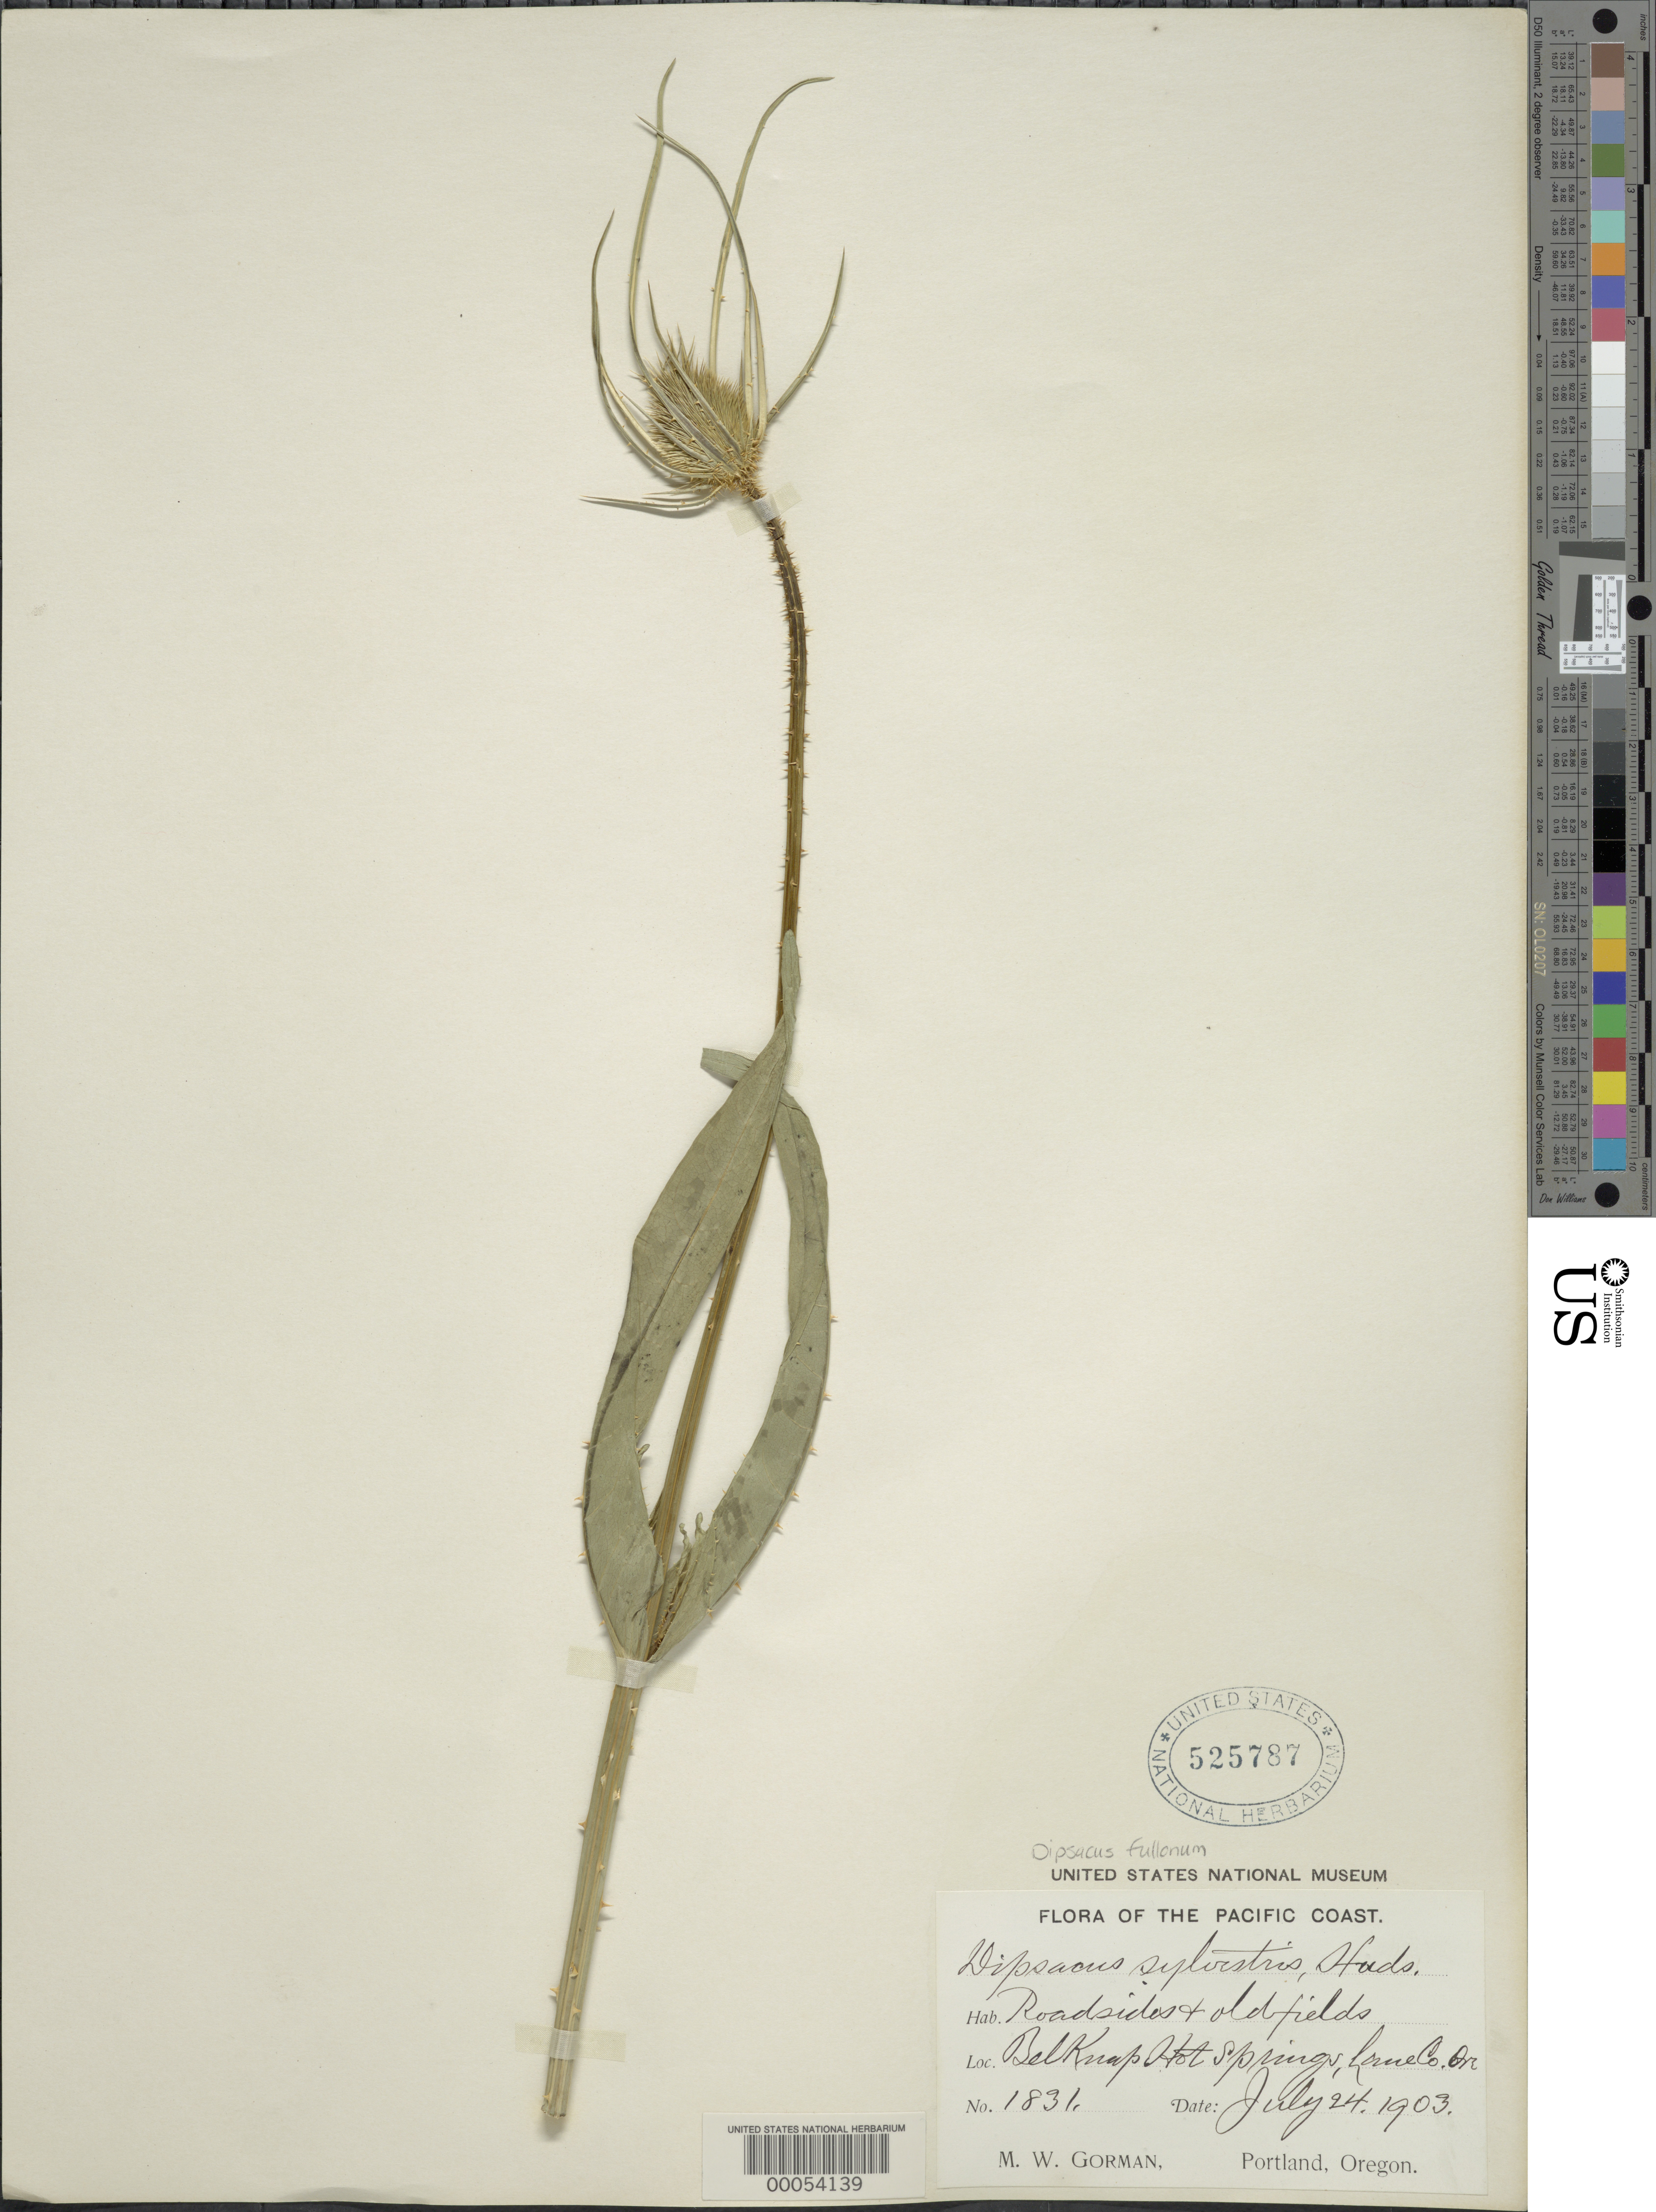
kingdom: Plantae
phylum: Tracheophyta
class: Magnoliopsida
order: Dipsacales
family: Caprifoliaceae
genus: Dipsacus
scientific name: Dipsacus fullonum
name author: L.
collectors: M. W. Gorman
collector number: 1831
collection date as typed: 24 Jul 1903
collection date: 1903-07-24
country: United States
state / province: Oregon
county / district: Lane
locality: Bel Knap Hot Spring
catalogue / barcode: US 525787